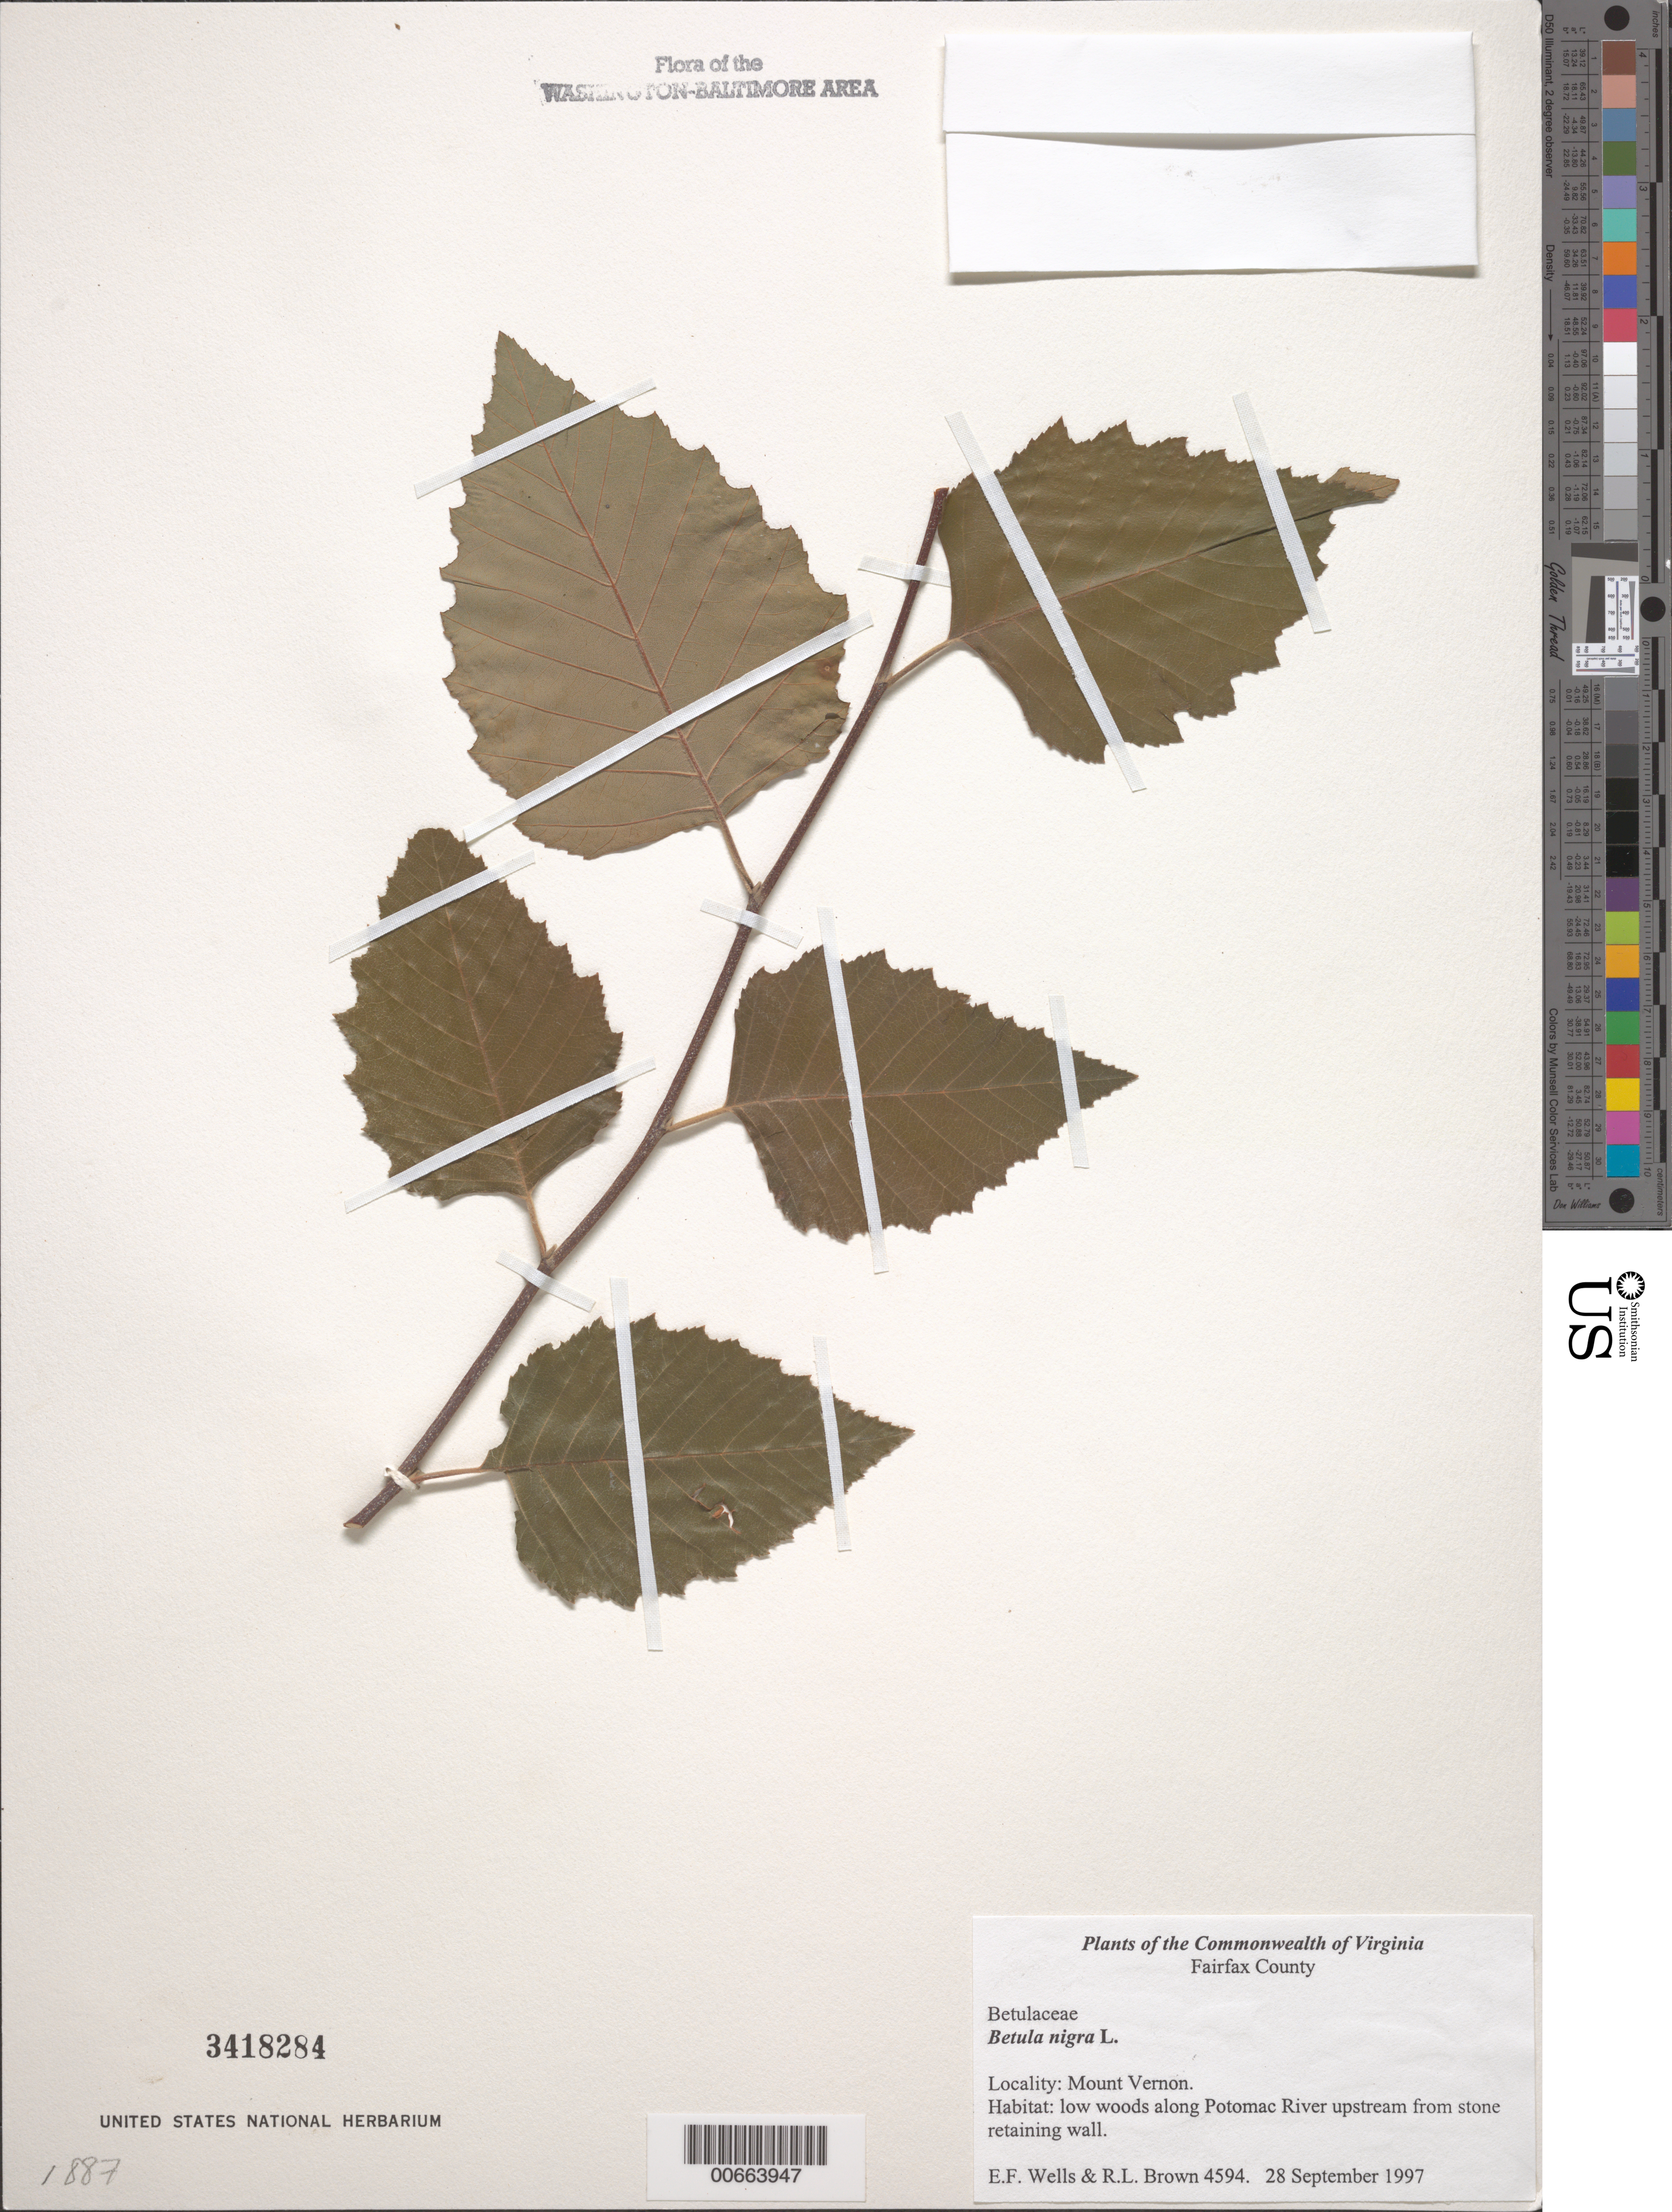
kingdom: Plantae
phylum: Tracheophyta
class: Magnoliopsida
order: Fagales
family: Betulaceae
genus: Betula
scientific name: Betula nigra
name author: L.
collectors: E. F. Wells & R. L. Brown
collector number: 4594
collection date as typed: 03 Jun 1998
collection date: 1998-06-03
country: United States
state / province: Virginia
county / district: Fairfax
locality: Mount Vernon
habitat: low woods along Potomac River upstream from stone retaining wall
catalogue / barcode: US 3418284